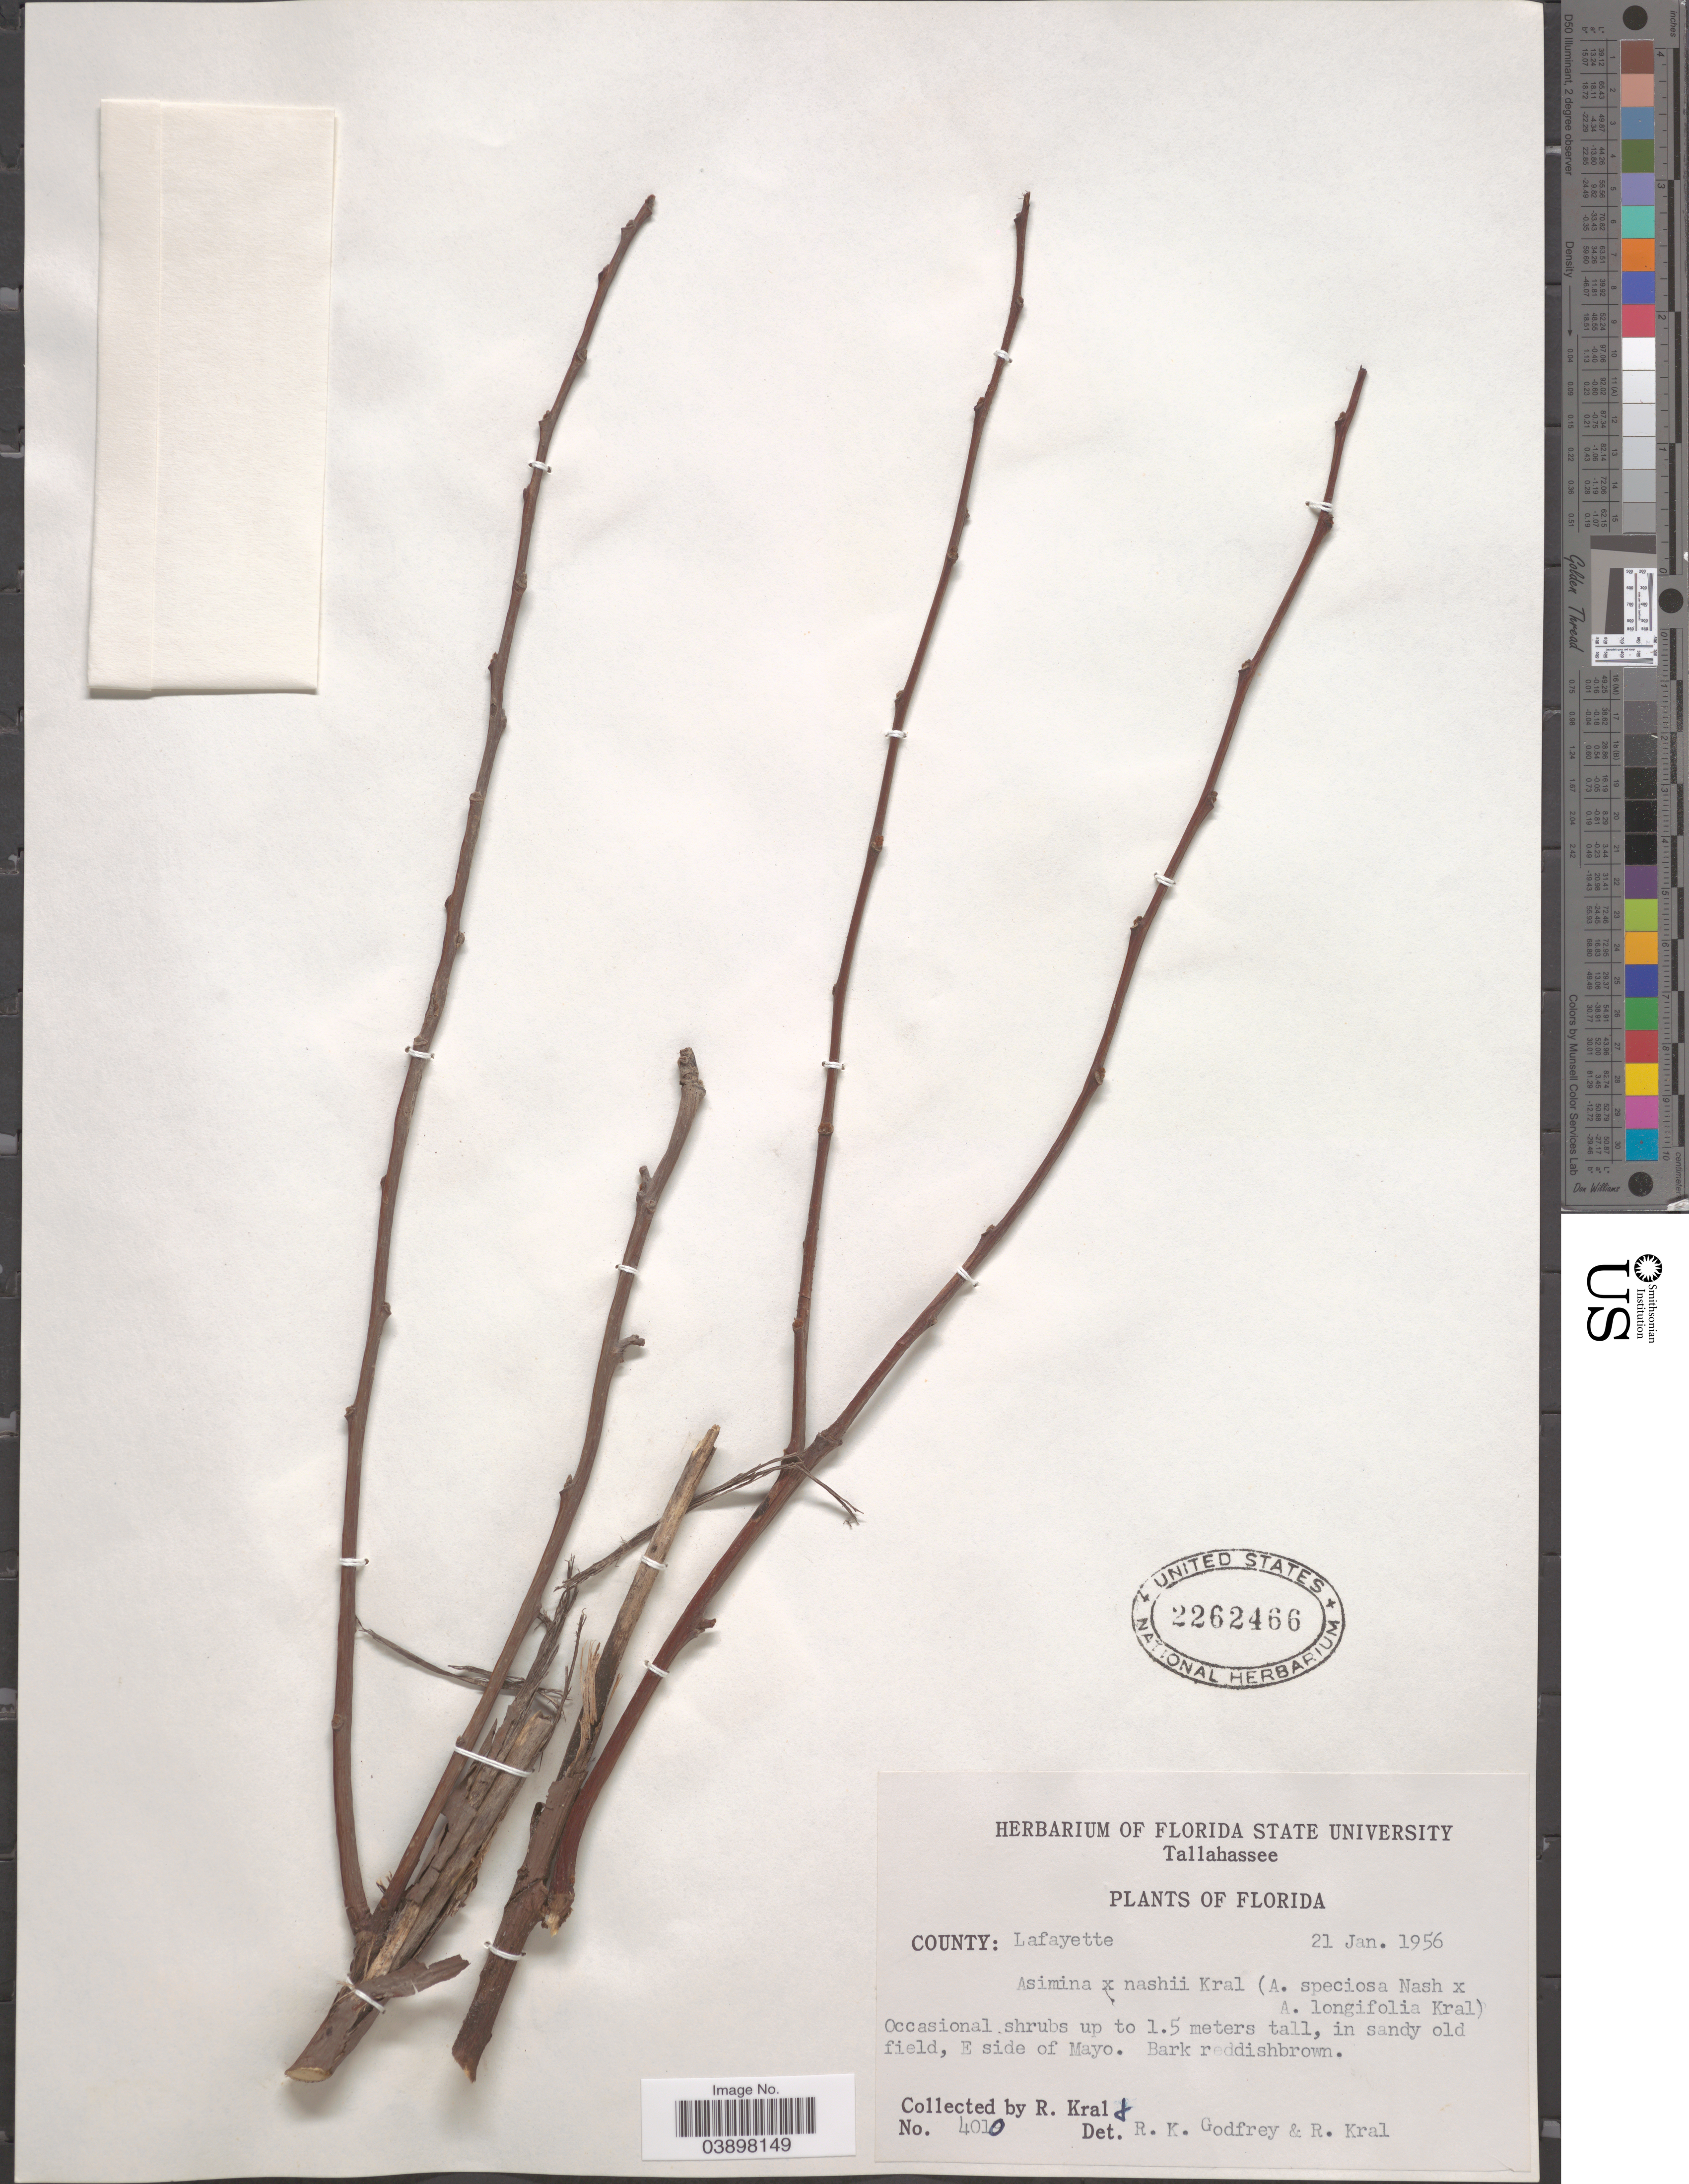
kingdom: Plantae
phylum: Tracheophyta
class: Magnoliopsida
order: Magnoliales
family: Annonaceae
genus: Asimina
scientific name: Asimina x nashii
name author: Kral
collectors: R. Kral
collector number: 4010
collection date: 1956-01-21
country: United States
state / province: Florida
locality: County: Lafayette. E side of Mayo.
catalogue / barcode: US 2262466